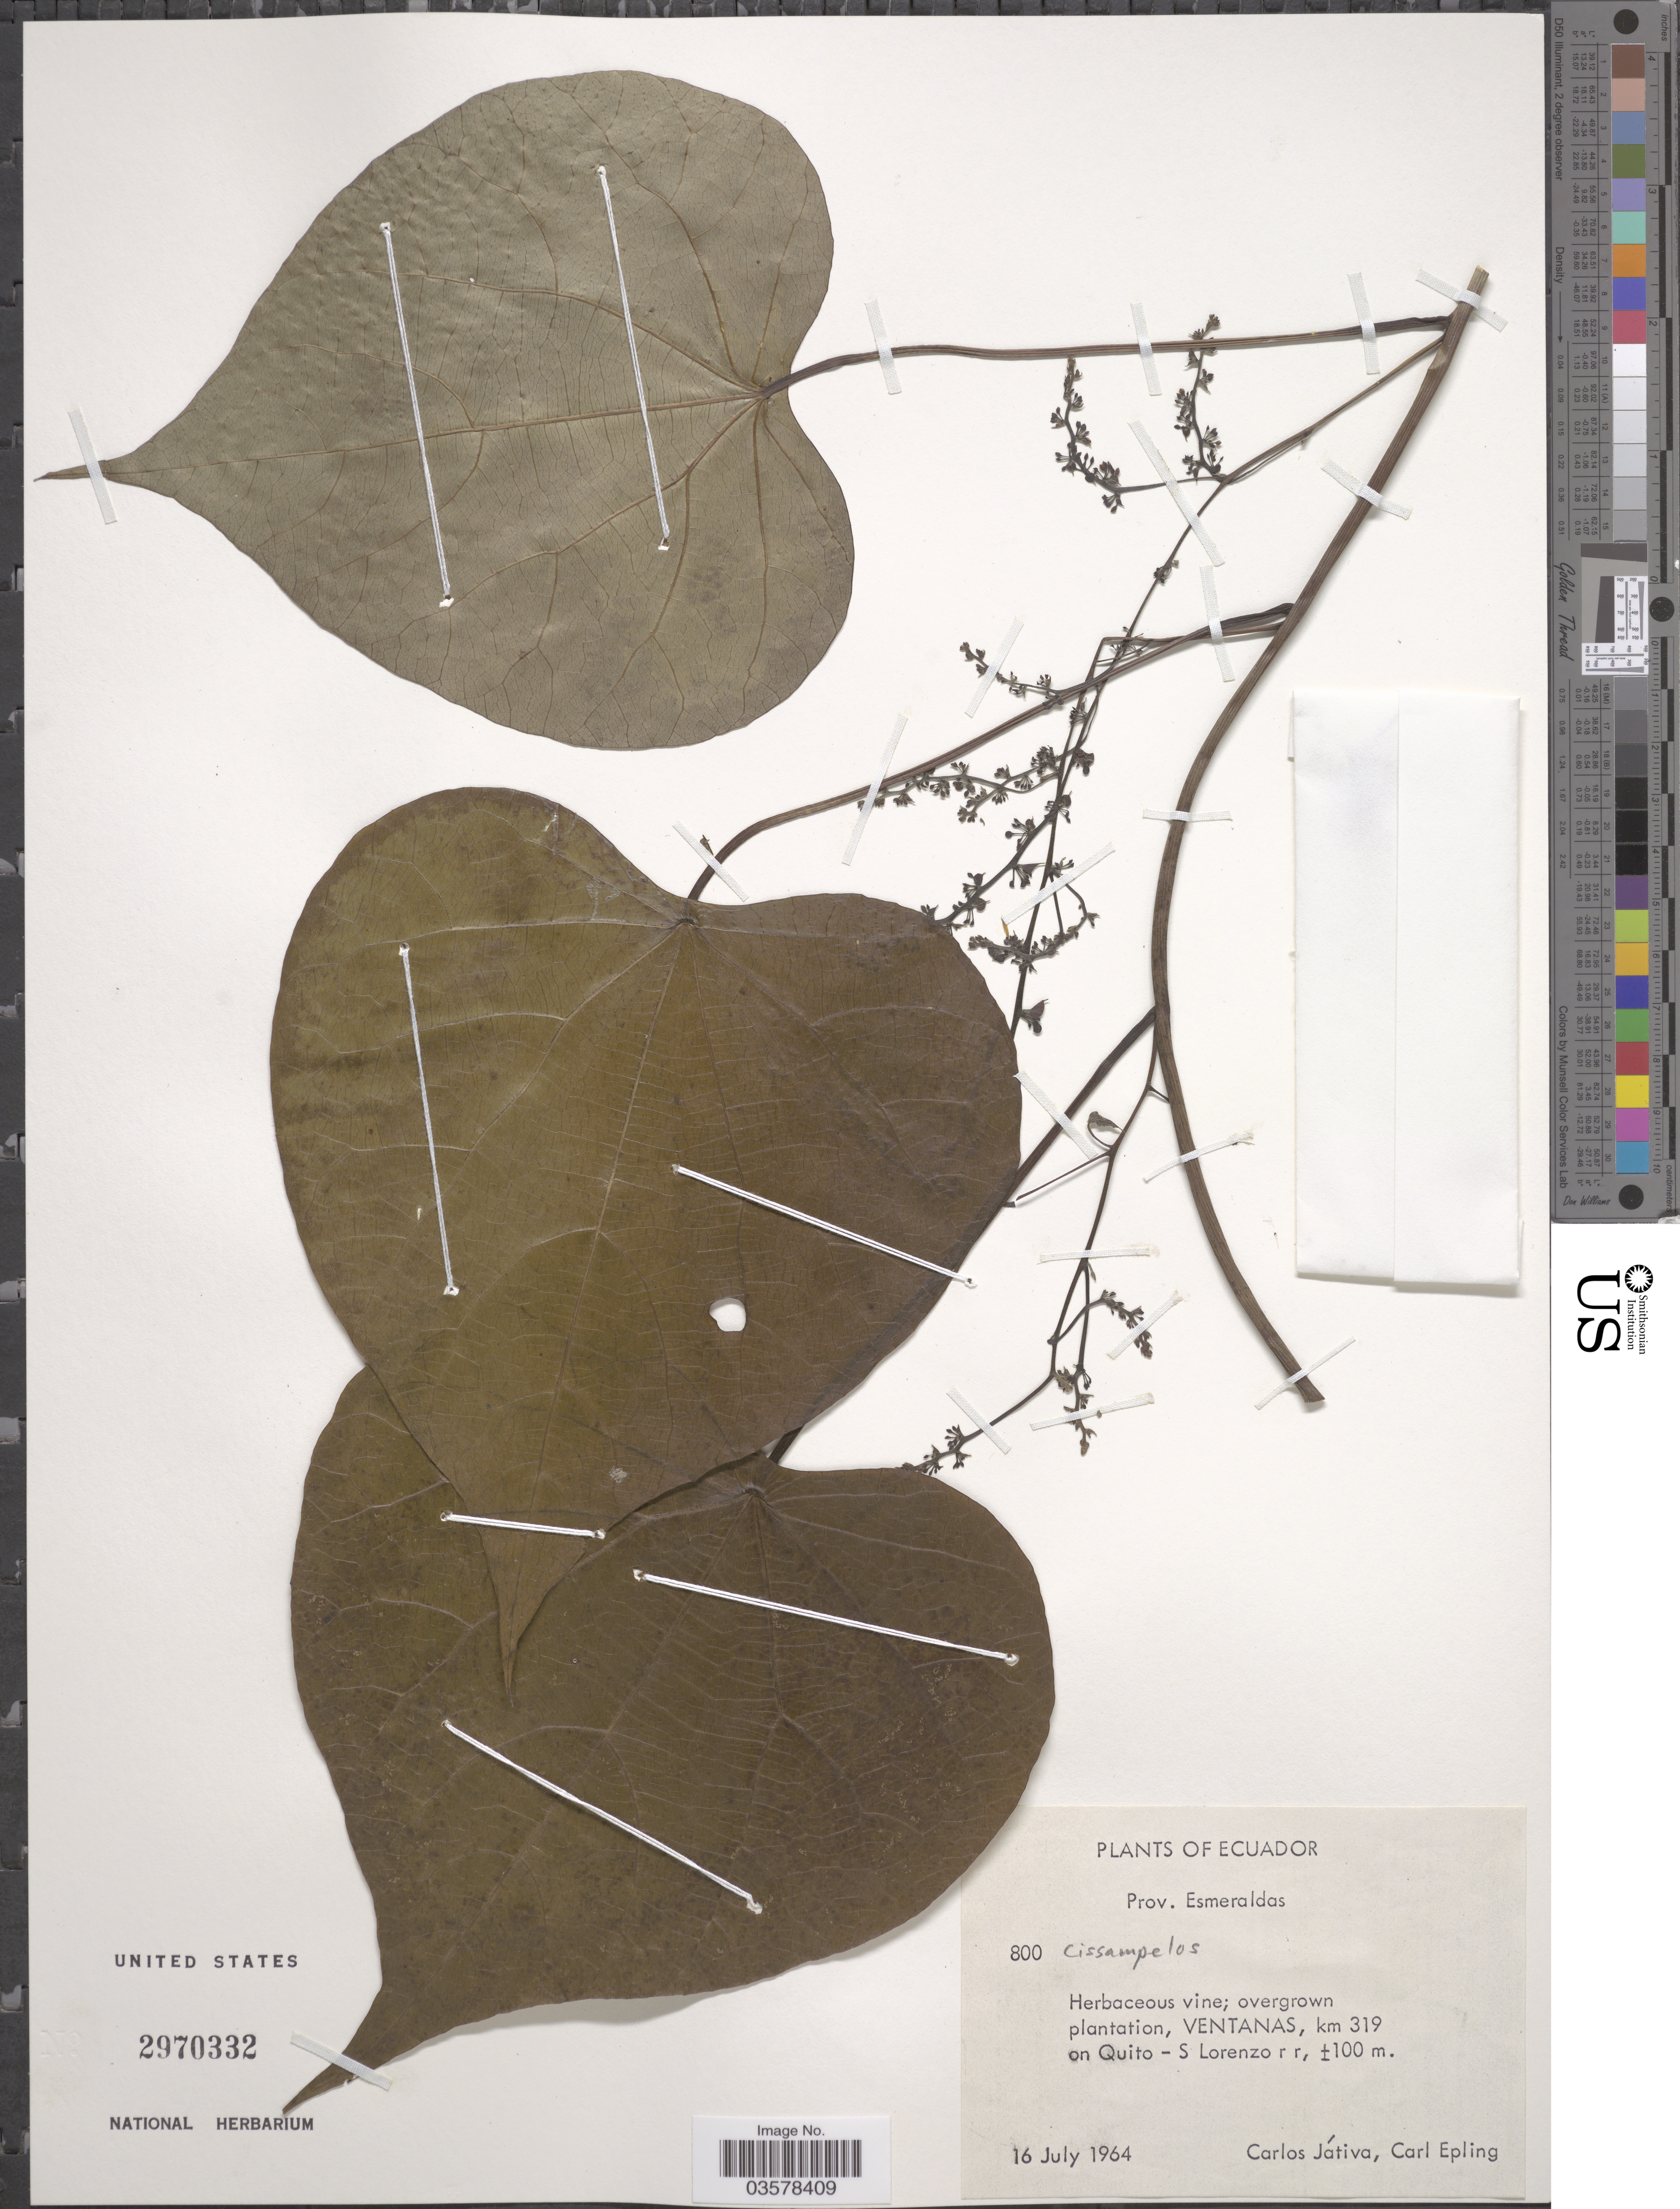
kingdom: Plantae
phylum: Tracheophyta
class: Magnoliopsida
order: Ranunculales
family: Menispermaceae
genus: Cissampelos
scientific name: Cissampelos sp.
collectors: C. D. Játiva & C. C. Epling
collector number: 800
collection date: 1964-07-16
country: Ecuador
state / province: Esmeraldas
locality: Ventanas, km 319 on Quito - S Lorenzo r r.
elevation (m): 100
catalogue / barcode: US 2970332